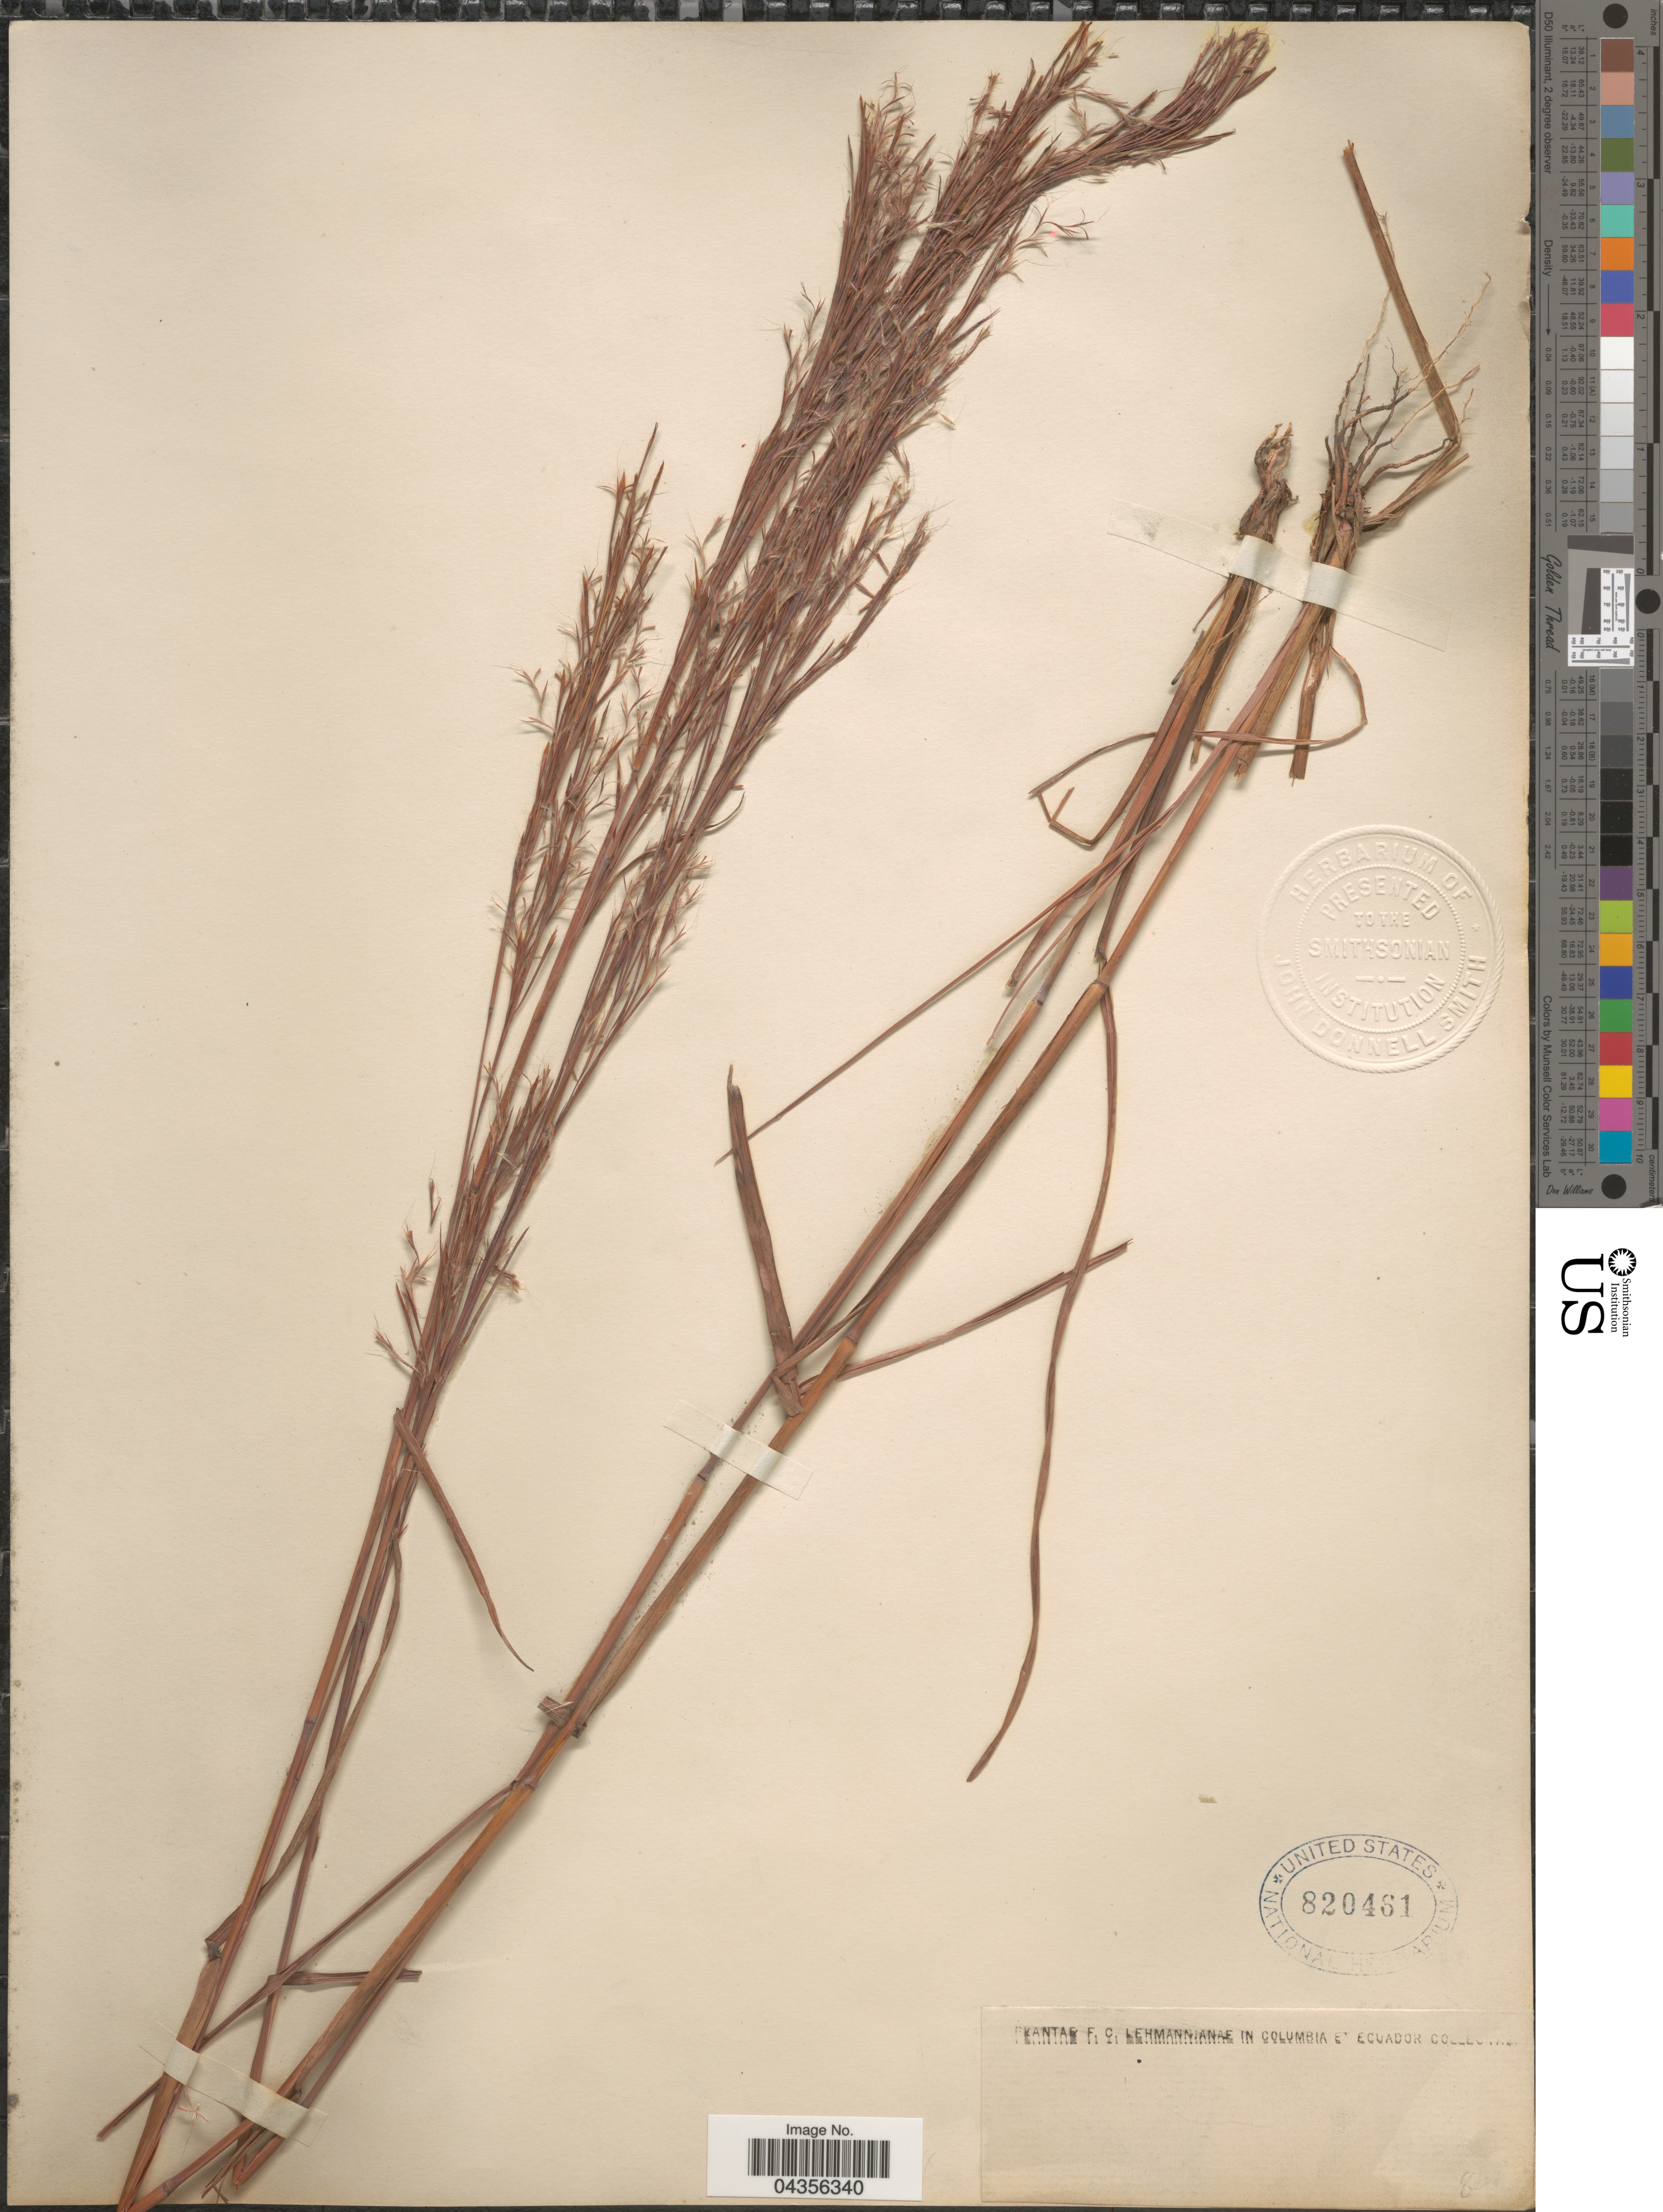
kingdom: Plantae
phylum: Tracheophyta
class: Liliopsida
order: Poales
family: Poaceae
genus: Schizachyrium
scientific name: Schizachyrium microstachyum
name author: (Desv. ex Ham.) Roseng. et al.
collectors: F. C. Lehmann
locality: Columbia Et Ecuador.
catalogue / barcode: US 820461